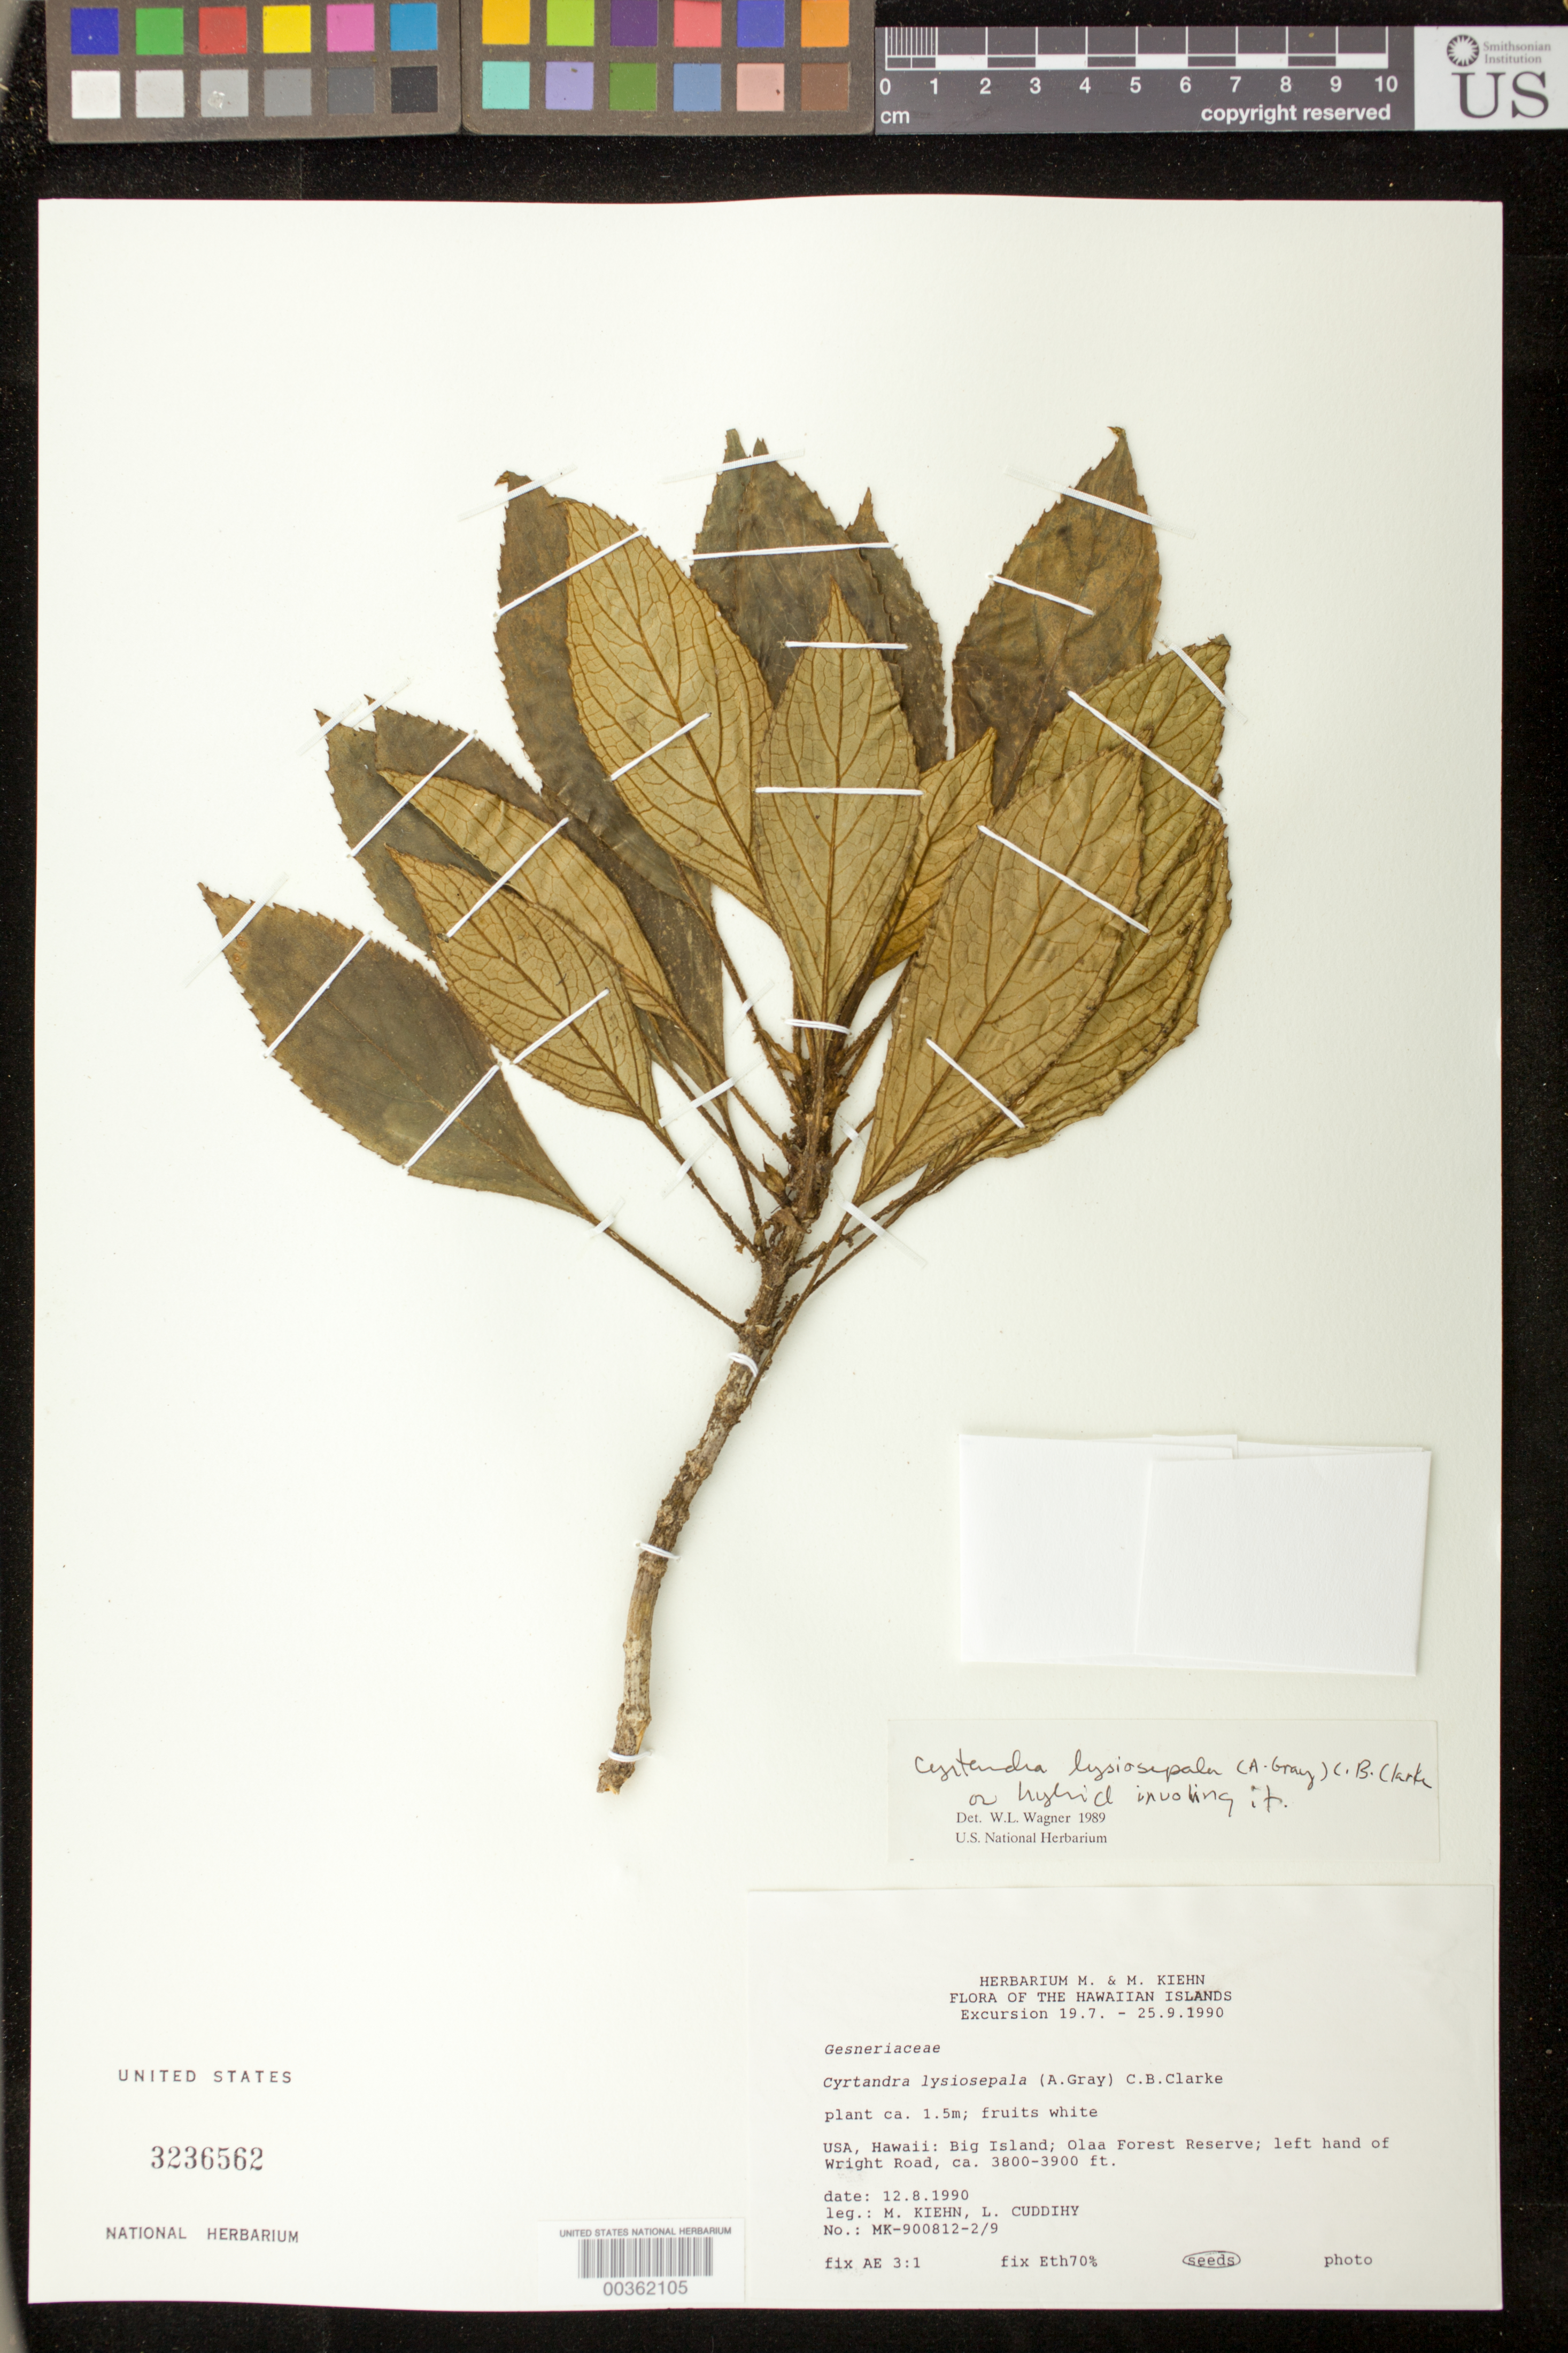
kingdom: Plantae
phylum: Tracheophyta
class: Magnoliopsida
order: Lamiales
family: Gesneriaceae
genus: Cyrtandra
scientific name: Cyrtandra lysiosepala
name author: (A. Gray) C.B. Clarke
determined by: Wagner, W. L., (BOT), Smithsonian Institution - National Museum of Natural History (UNITED STATES)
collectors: M. Kiehn & L. Cuddihy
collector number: MK- 900812 -2/9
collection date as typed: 12 Aug 1990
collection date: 1990-08-12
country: United States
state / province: Hawaii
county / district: Hawaii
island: Hawaii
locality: Big Island; Olaa Forest Reserve; left hand of Wright Road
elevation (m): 1158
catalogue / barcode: US 3236562